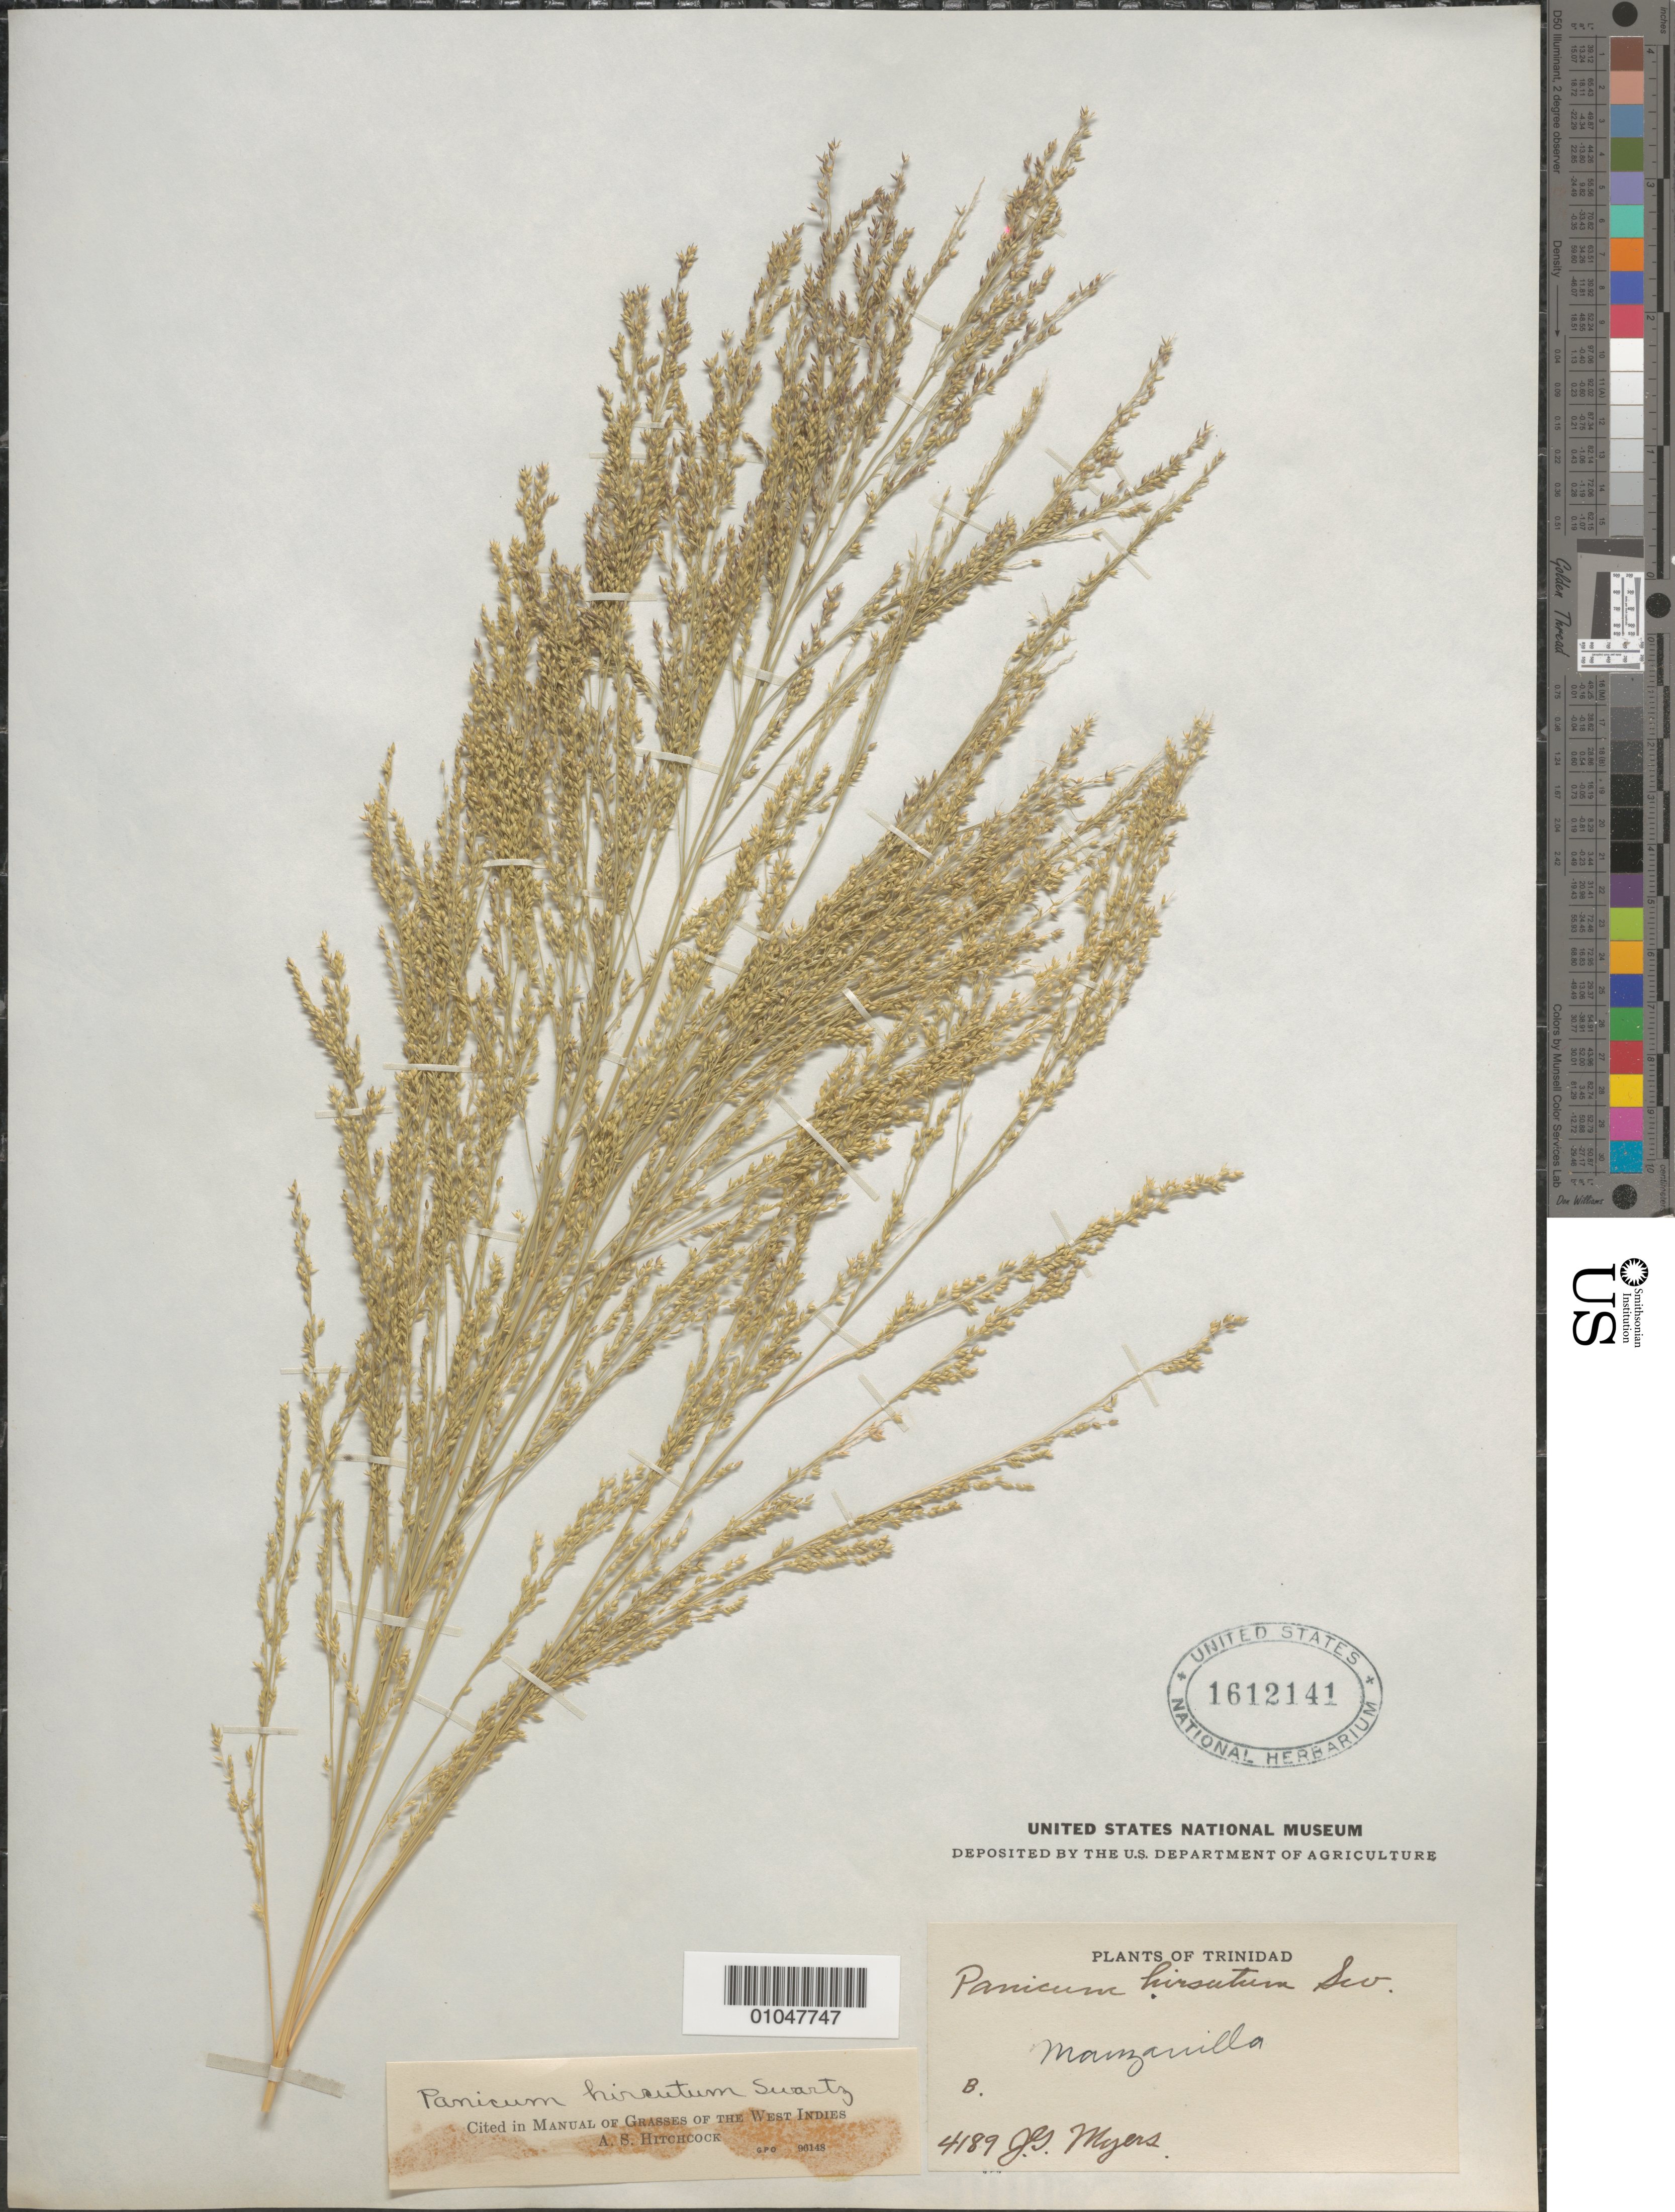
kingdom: Plantae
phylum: Tracheophyta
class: Liliopsida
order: Poales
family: Poaceae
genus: Panicum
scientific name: Panicum hirsutum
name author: Sw.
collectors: J. Myers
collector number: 4189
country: Cuba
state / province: Pinar del Rio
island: Cuba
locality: Manzanilla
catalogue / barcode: US 1612141